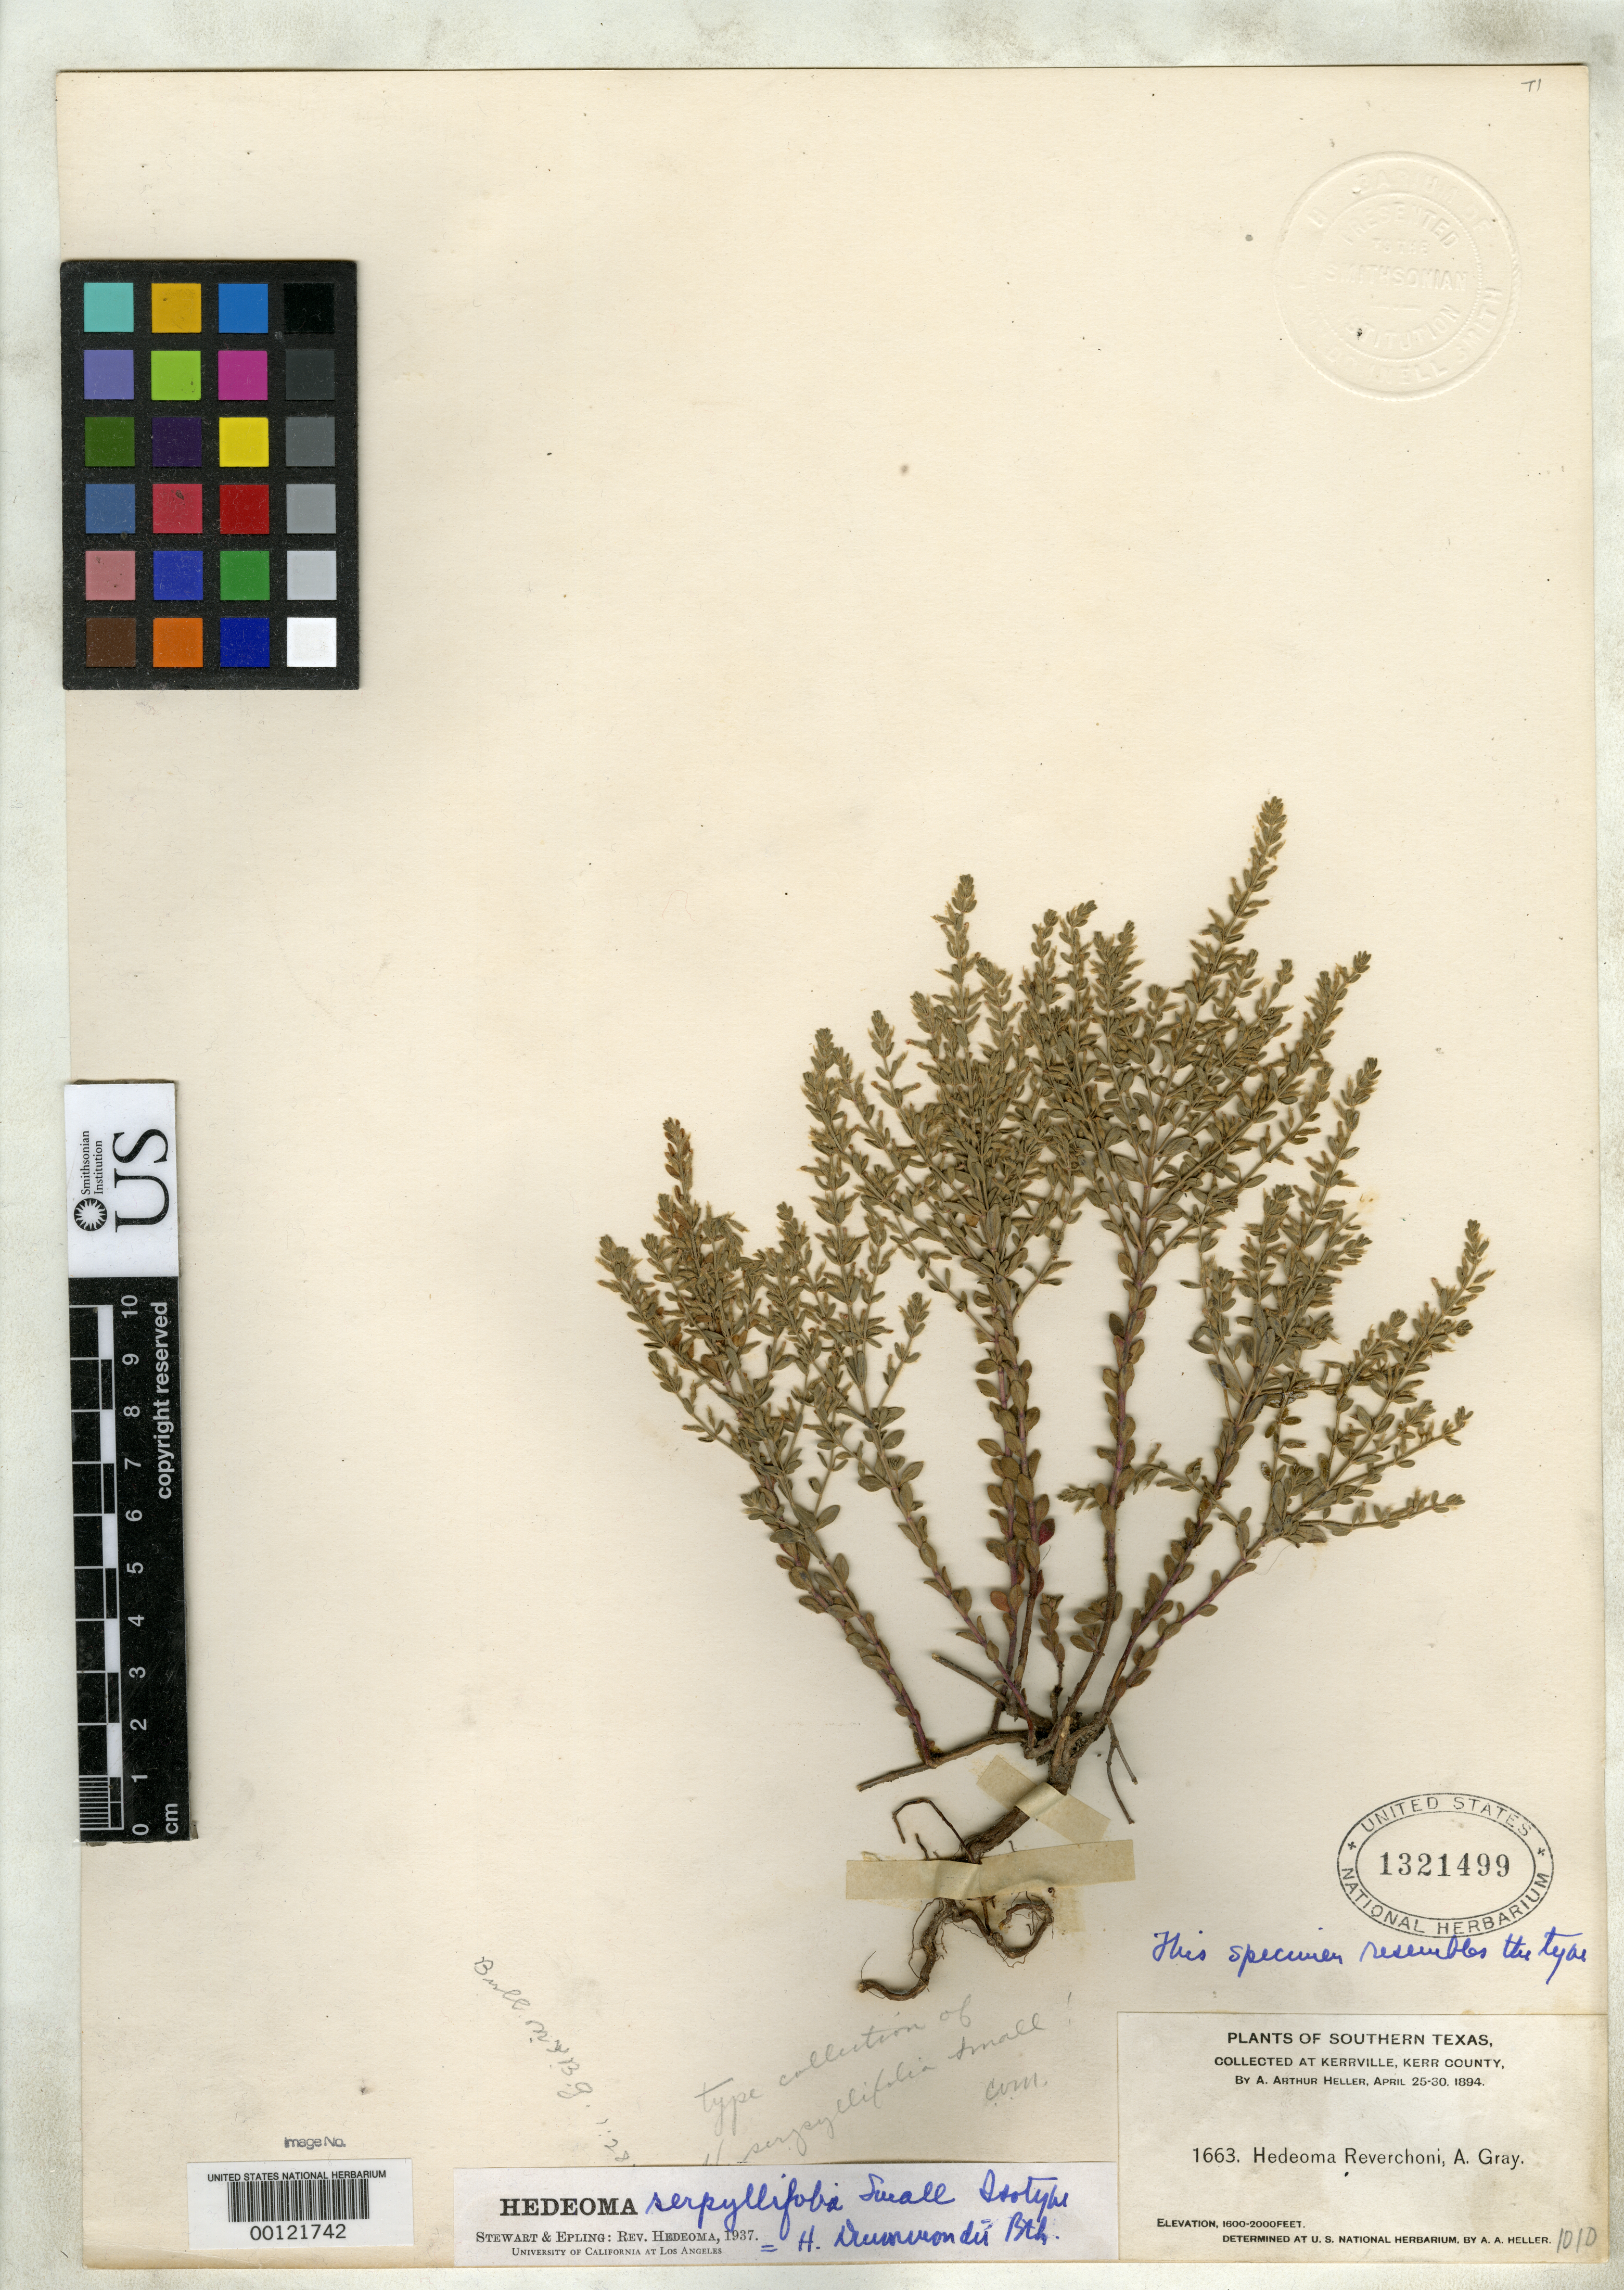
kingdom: Plantae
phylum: Tracheophyta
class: Magnoliopsida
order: Lamiales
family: Lamiaceae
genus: Hedeoma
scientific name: Hedeoma serpyllifolia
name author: Small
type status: Isotype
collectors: A. A. Heller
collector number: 1663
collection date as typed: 25 Apr 1894 to 30 Apr 1894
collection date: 1894-04-25/1894-04-30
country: United States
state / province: Texas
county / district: Kerr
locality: Kerrville.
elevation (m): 488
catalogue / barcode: US 1321499